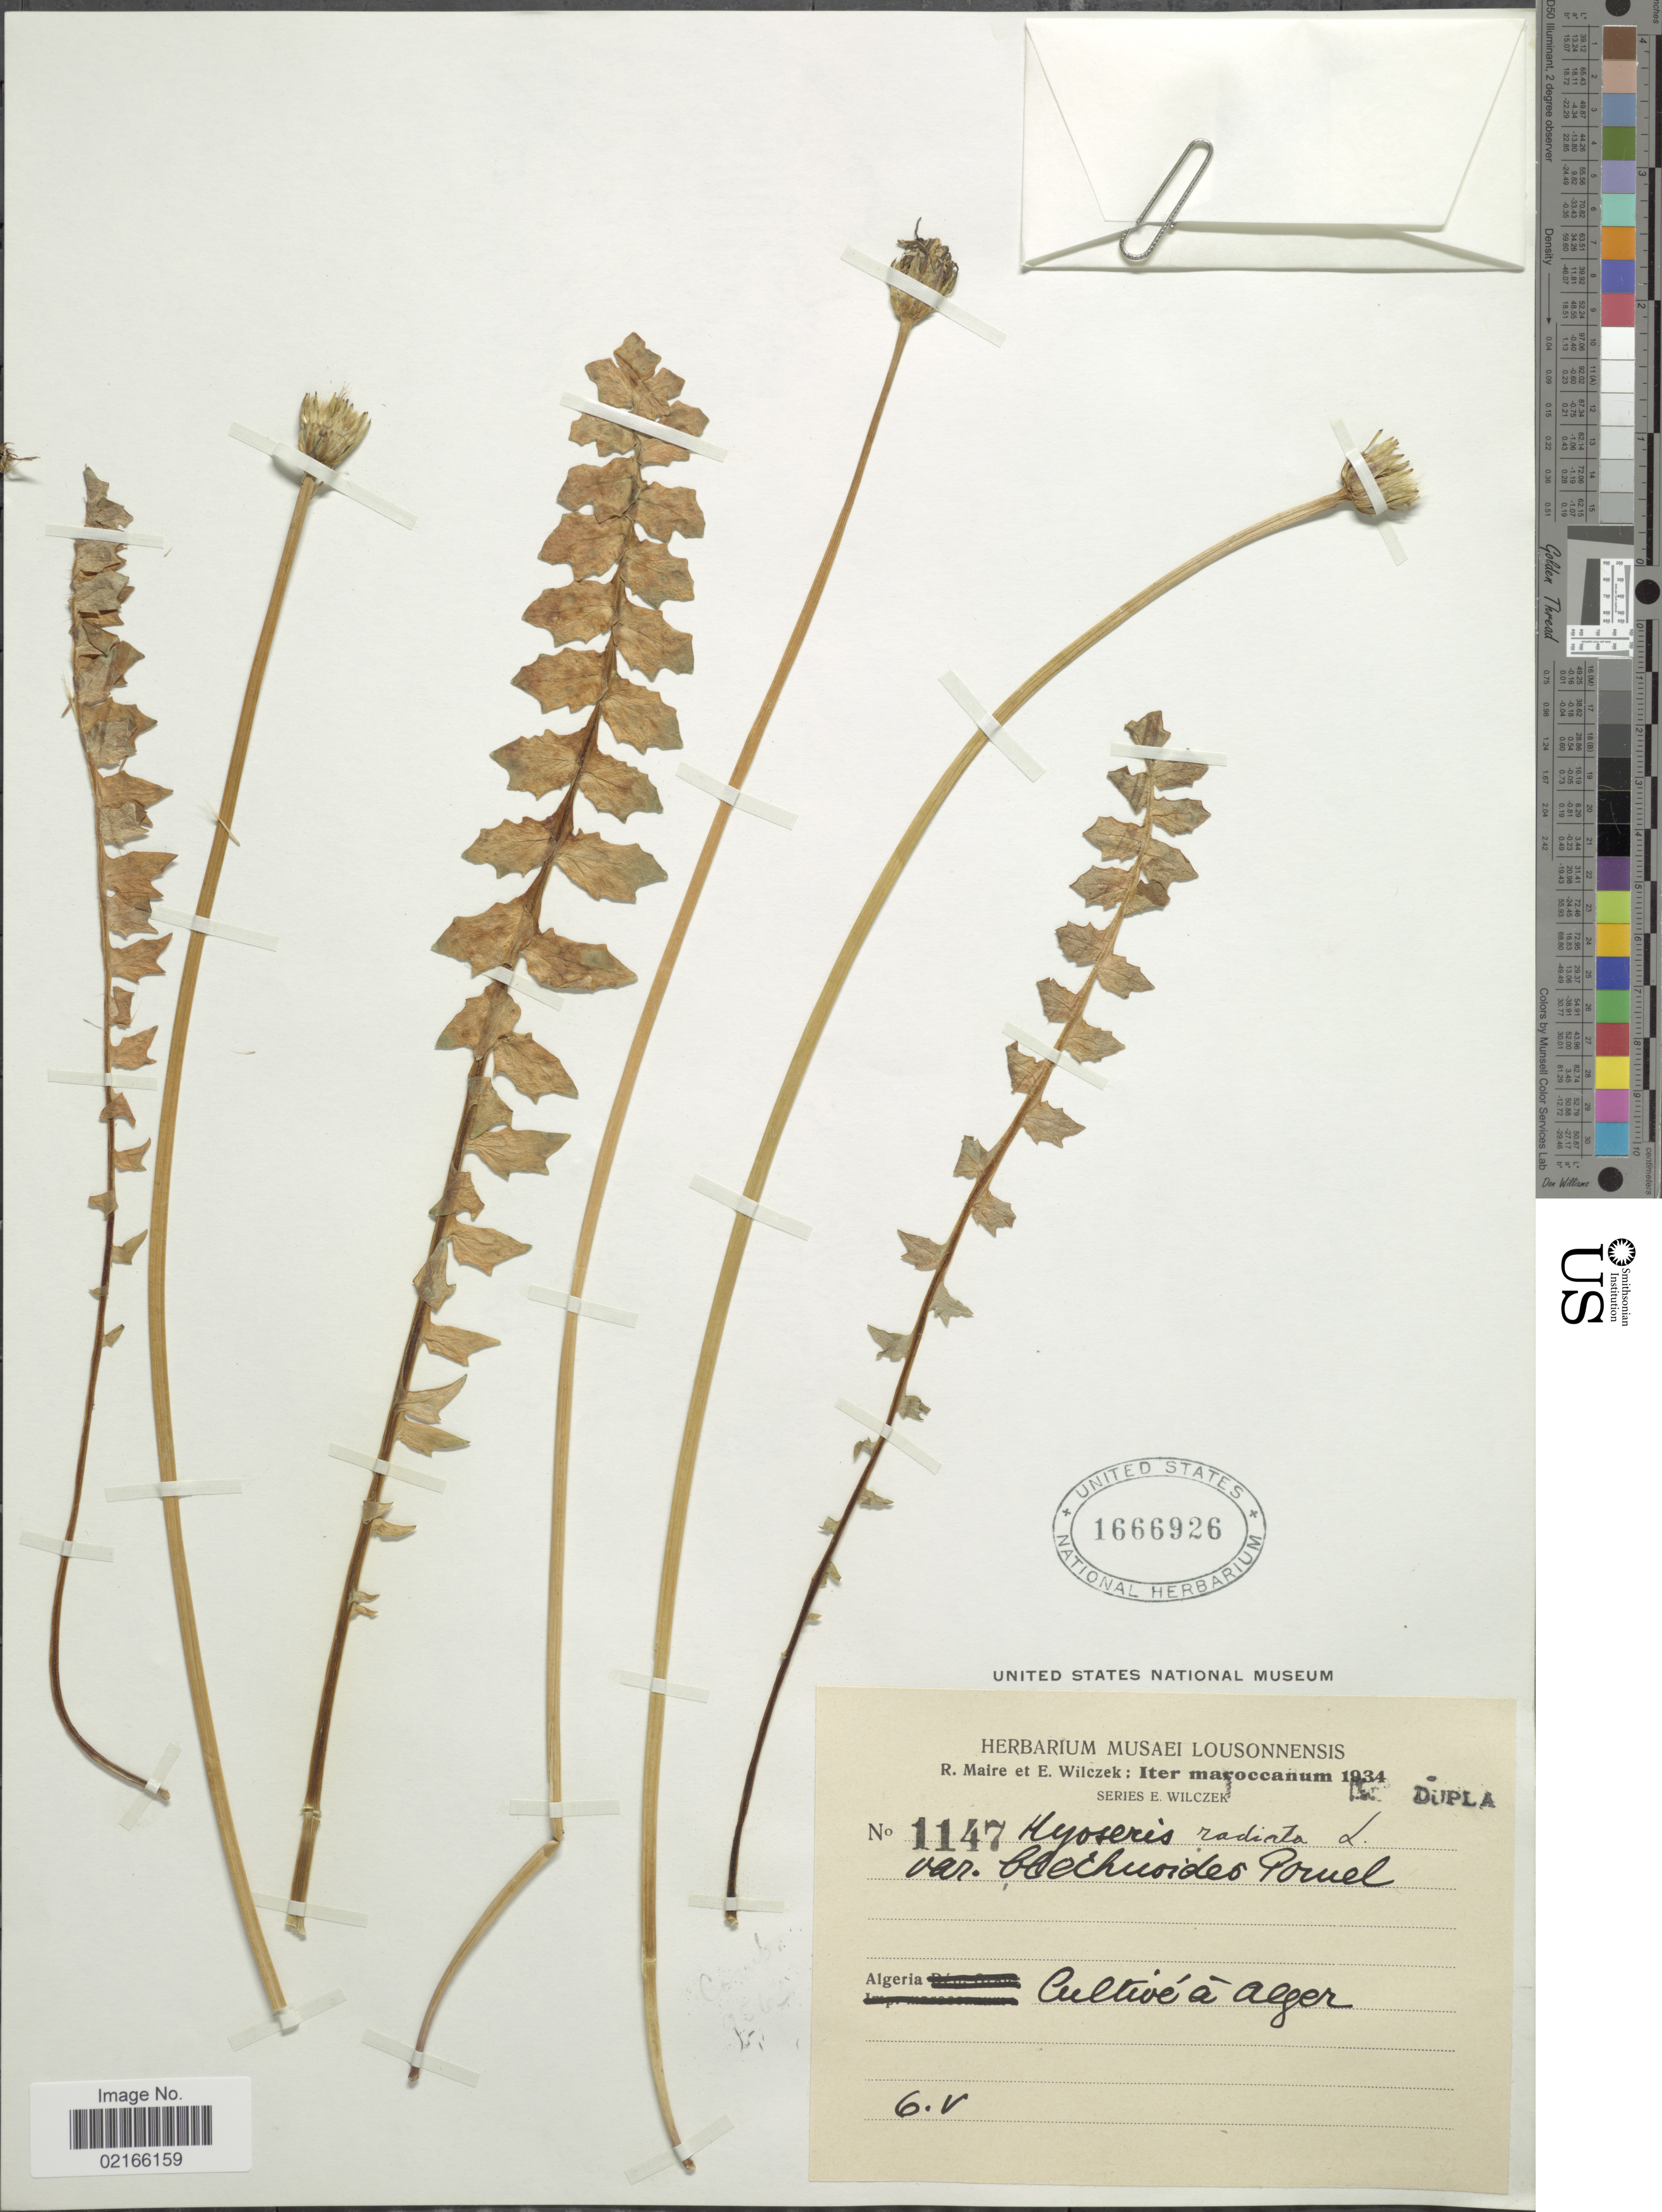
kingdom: Plantae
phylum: Tracheophyta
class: Magnoliopsida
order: Asterales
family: Asteraceae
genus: Hyoseris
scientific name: Hyoseris radiata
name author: L.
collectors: R. C. Maire & E. Wilczek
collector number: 1147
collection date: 1934-05-06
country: Algeria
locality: Cultivé á Alger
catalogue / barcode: US 1666926